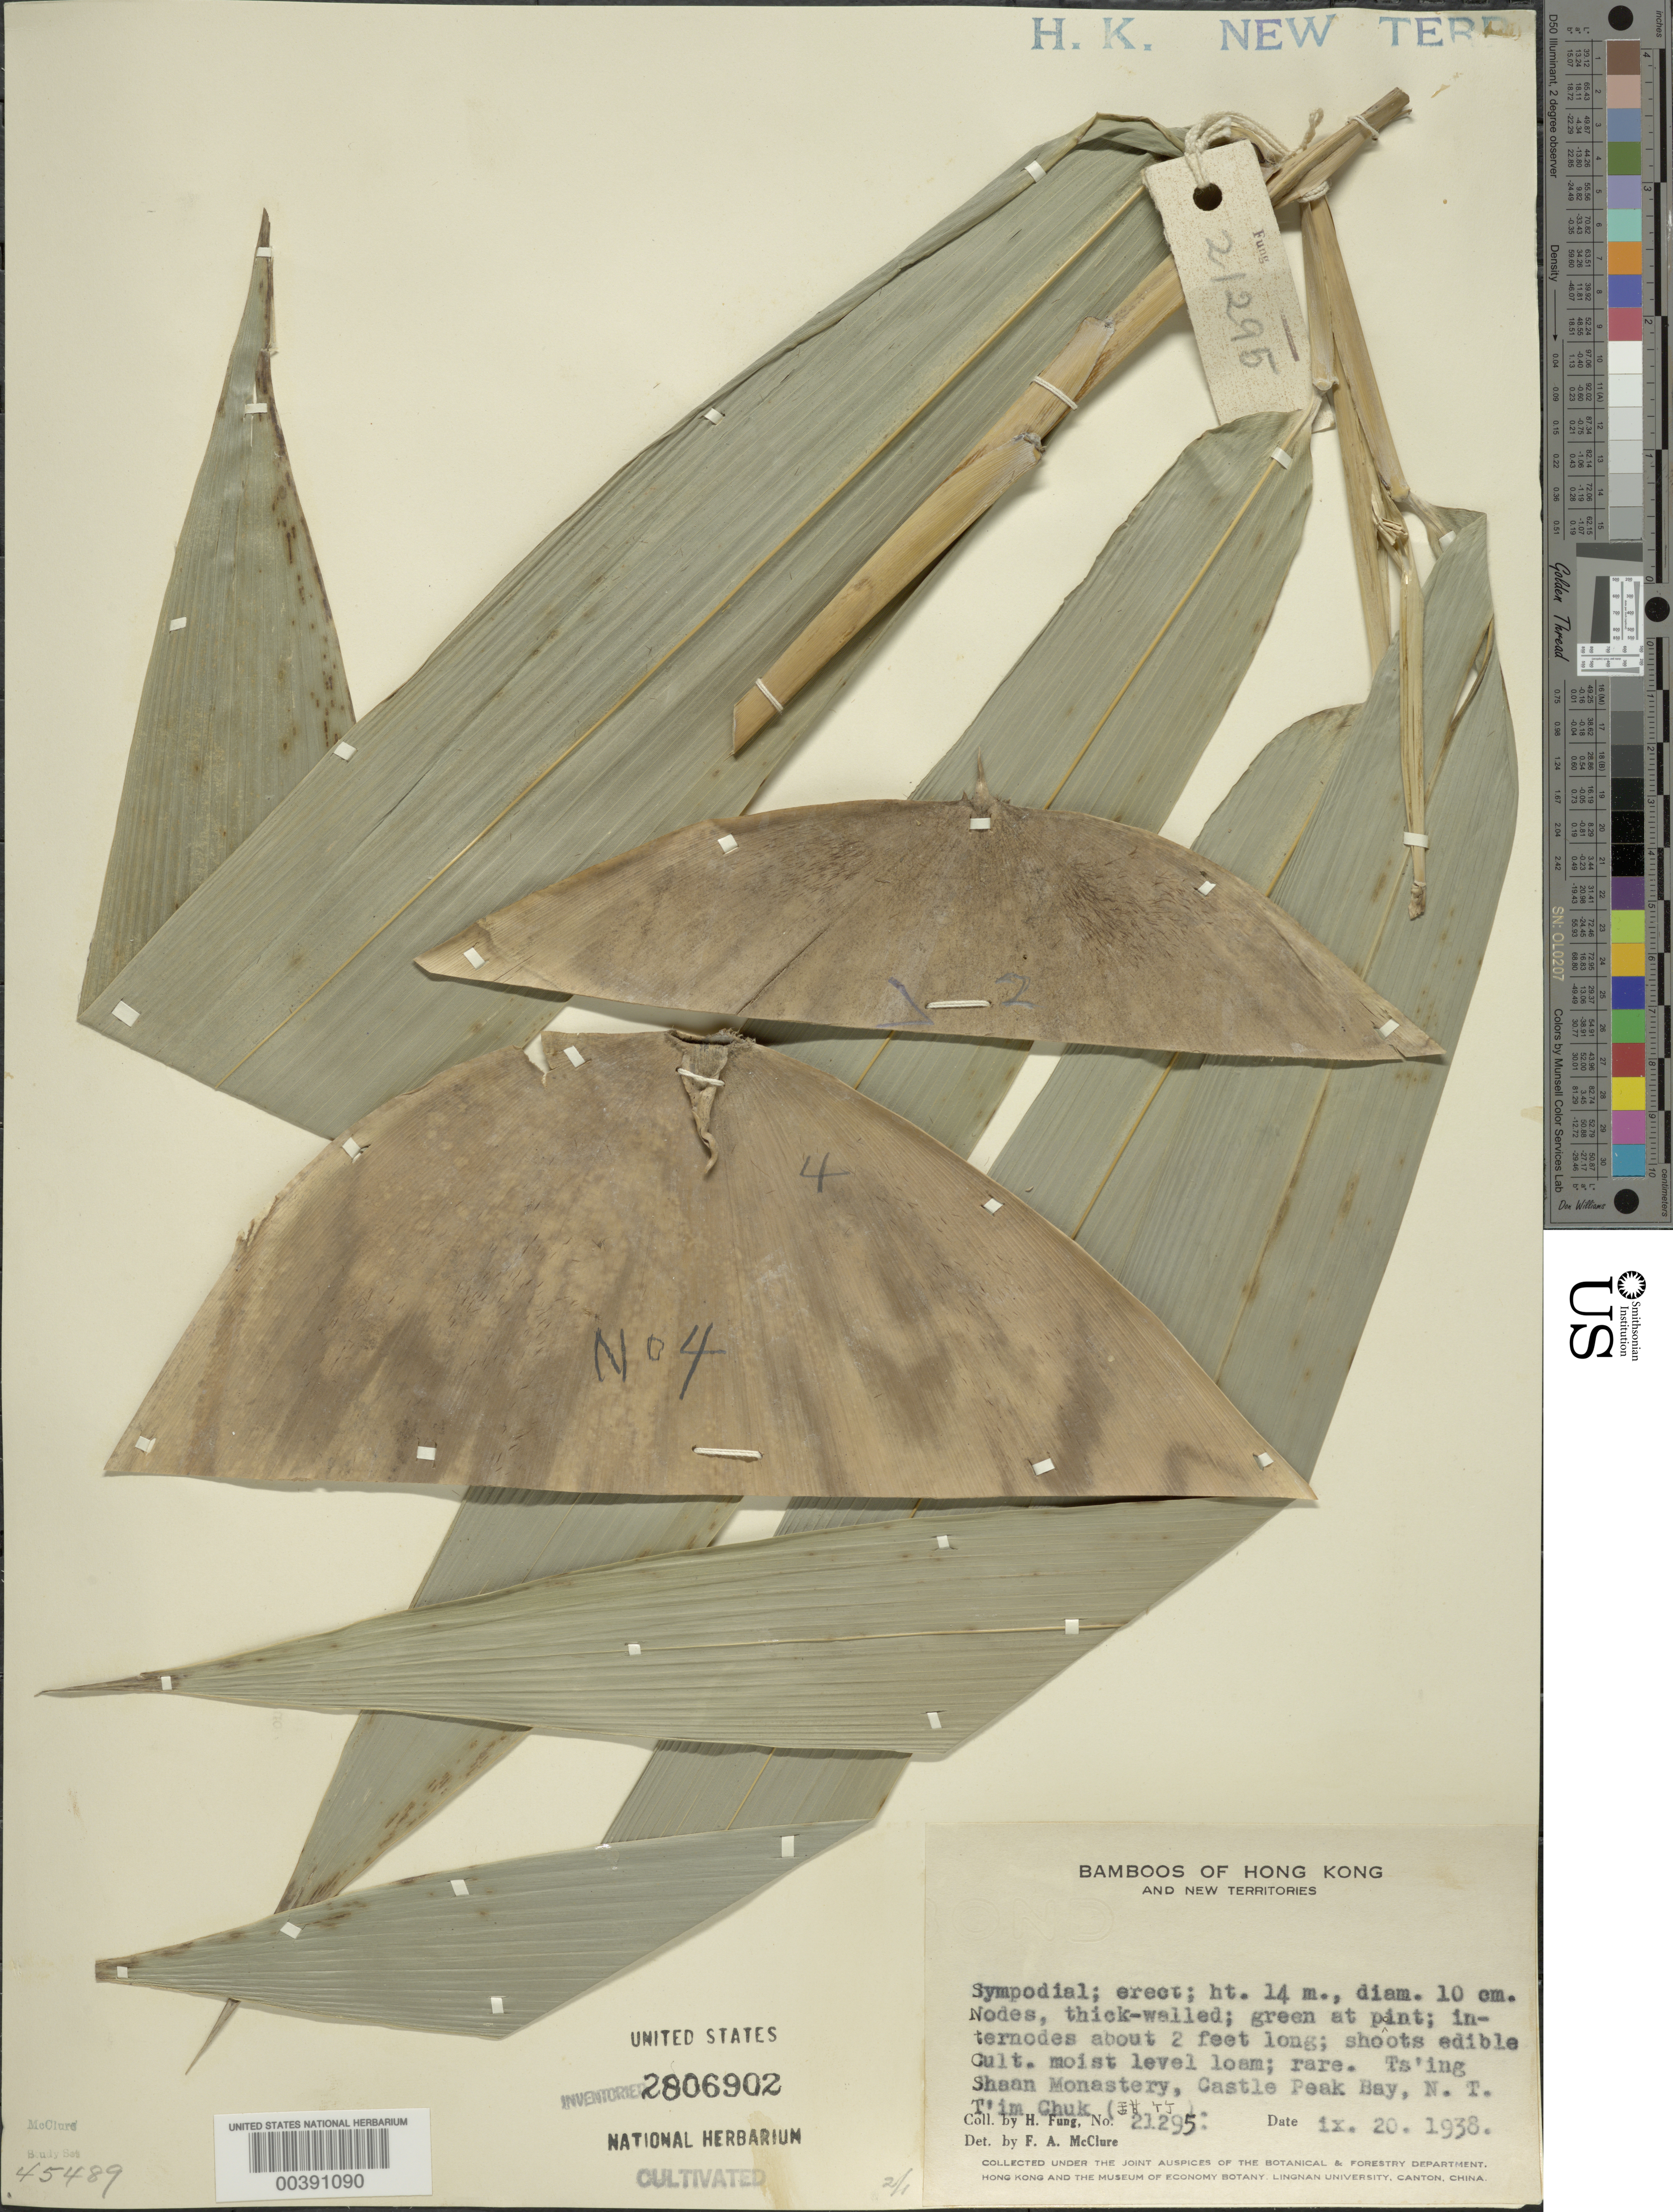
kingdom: Plantae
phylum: Tracheophyta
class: Liliopsida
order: Poales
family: Poaceae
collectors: H. L. Fung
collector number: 21295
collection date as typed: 20 Sep 1938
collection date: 1938-09-20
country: China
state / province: Hong Kong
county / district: New Territories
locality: Castle peak bay, shaan monastery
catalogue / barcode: US 2806902